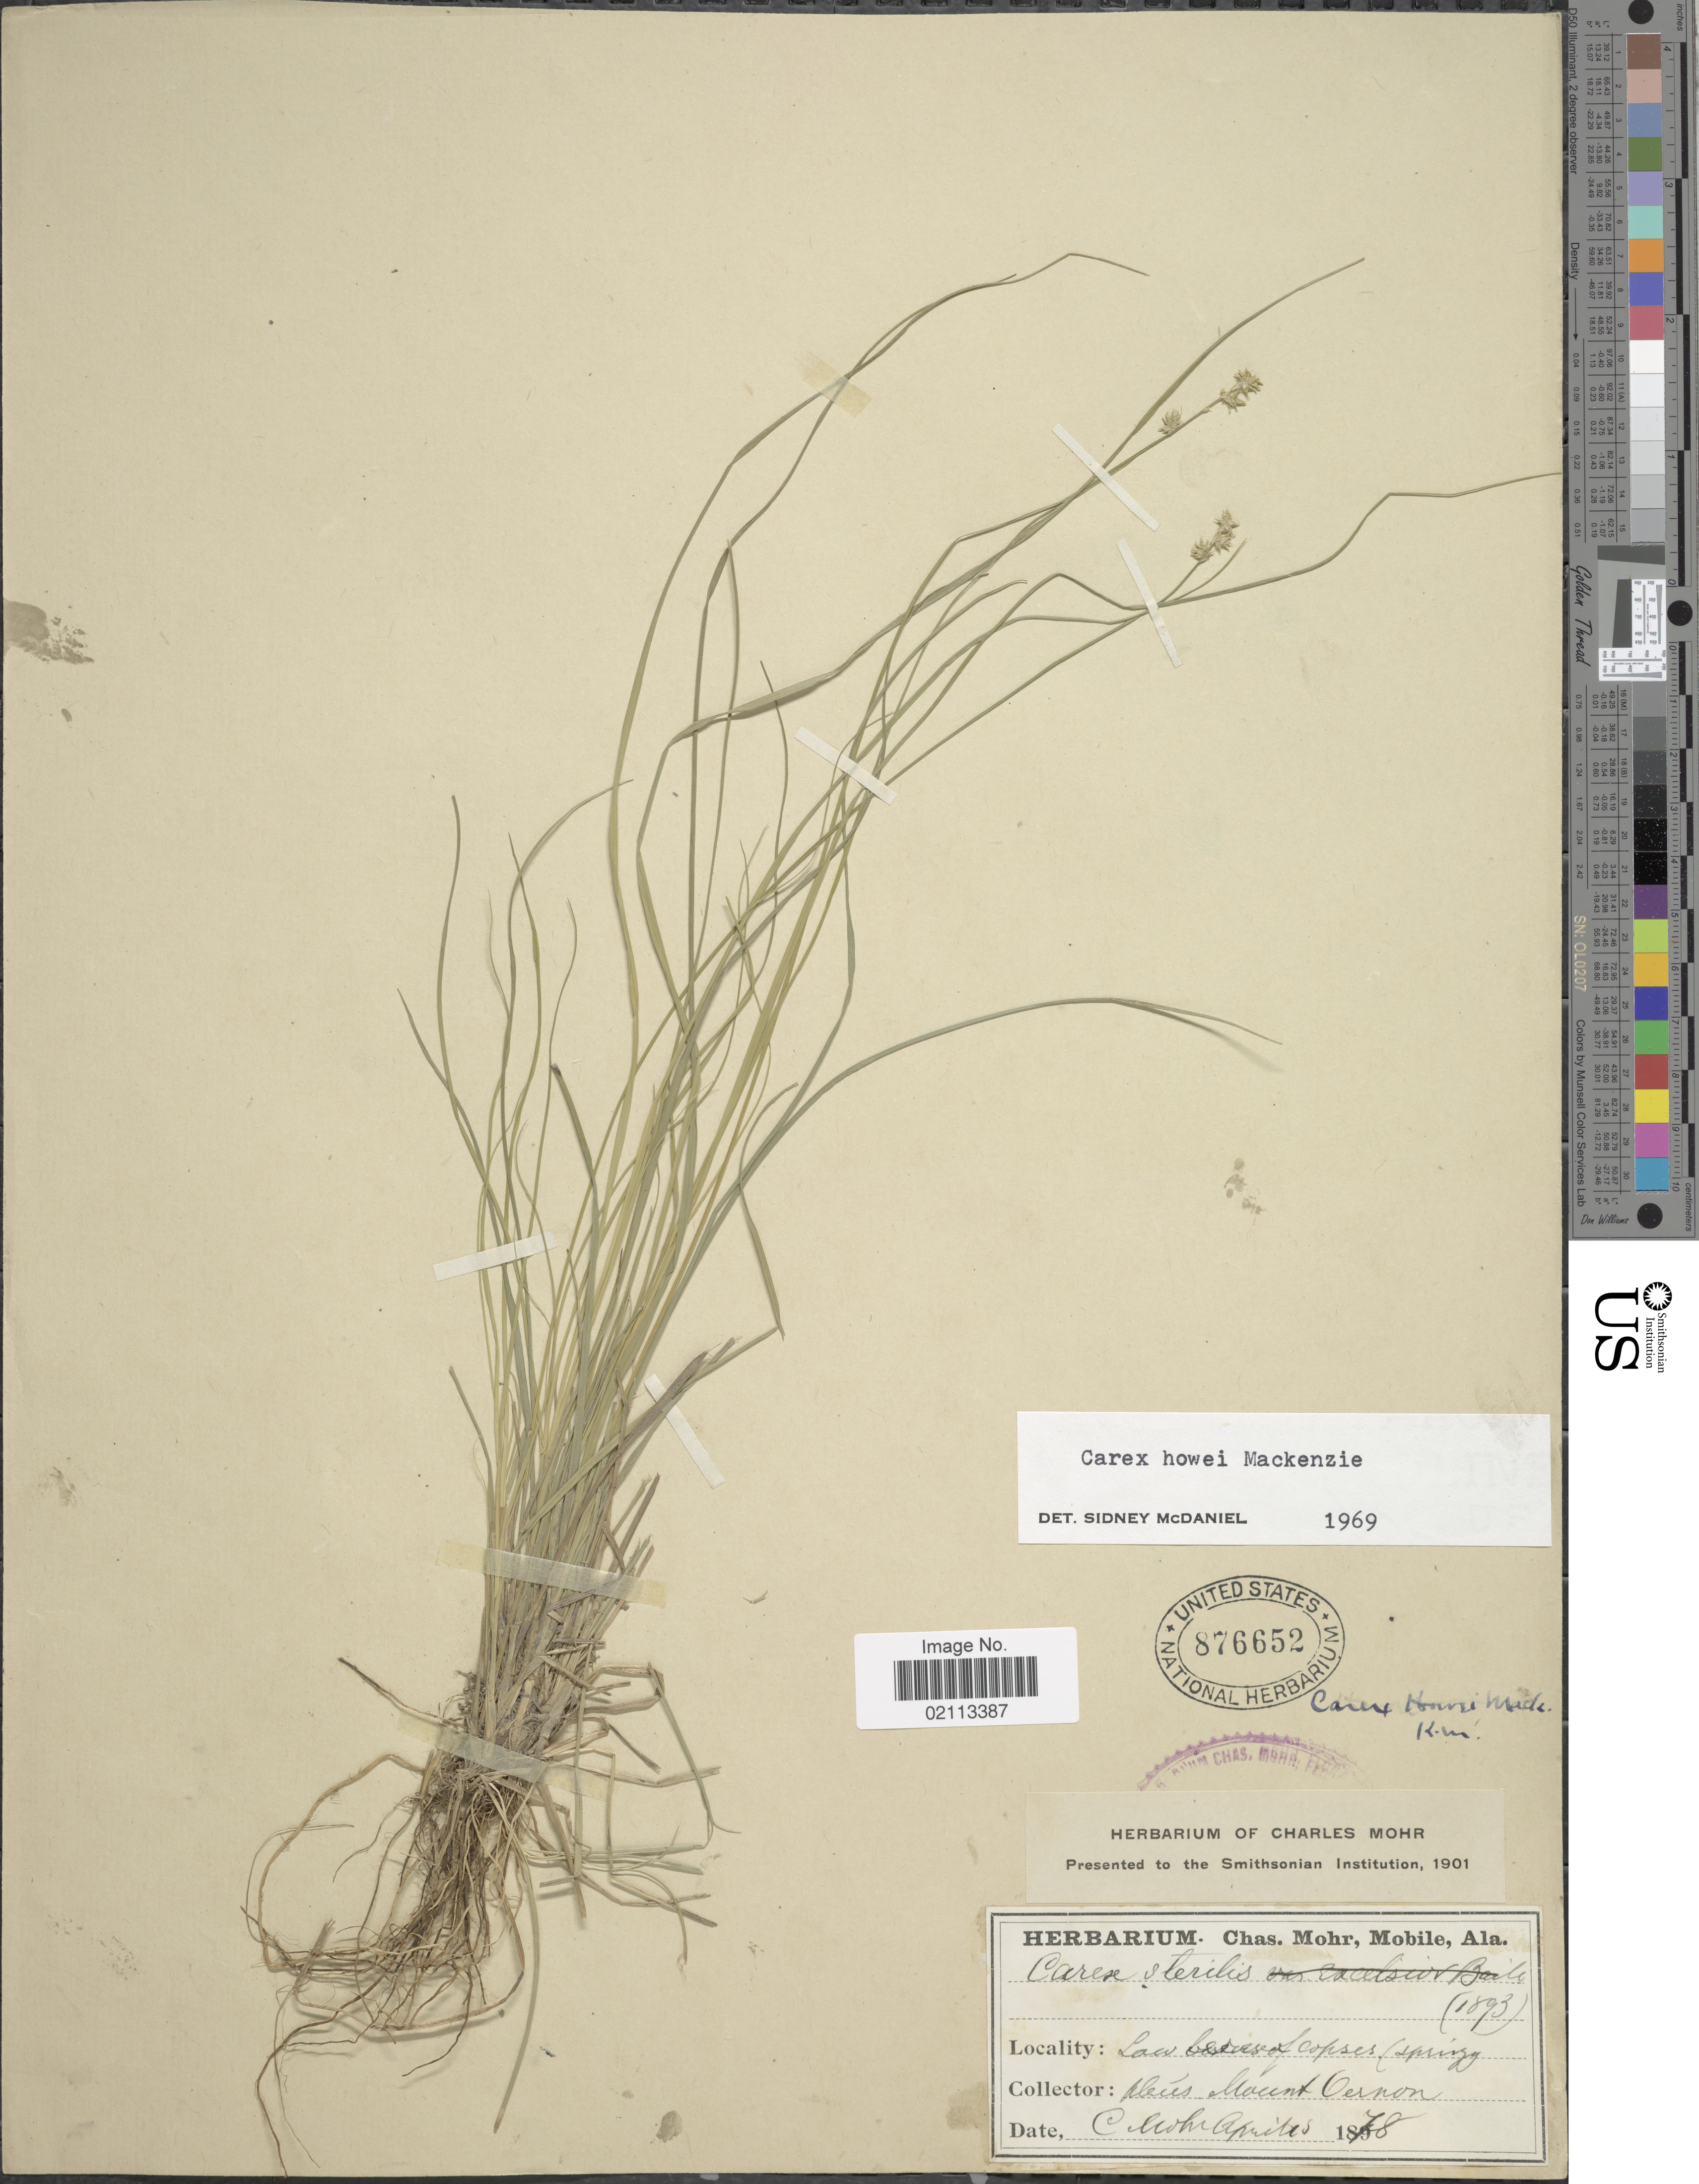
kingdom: Plantae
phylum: Tracheophyta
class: Liliopsida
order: Poales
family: Cyperaceae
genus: Carex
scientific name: Carex howei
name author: Mack.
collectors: C. T. Mohr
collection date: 1878-04-05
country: United States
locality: Mount Vernon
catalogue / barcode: US 876652